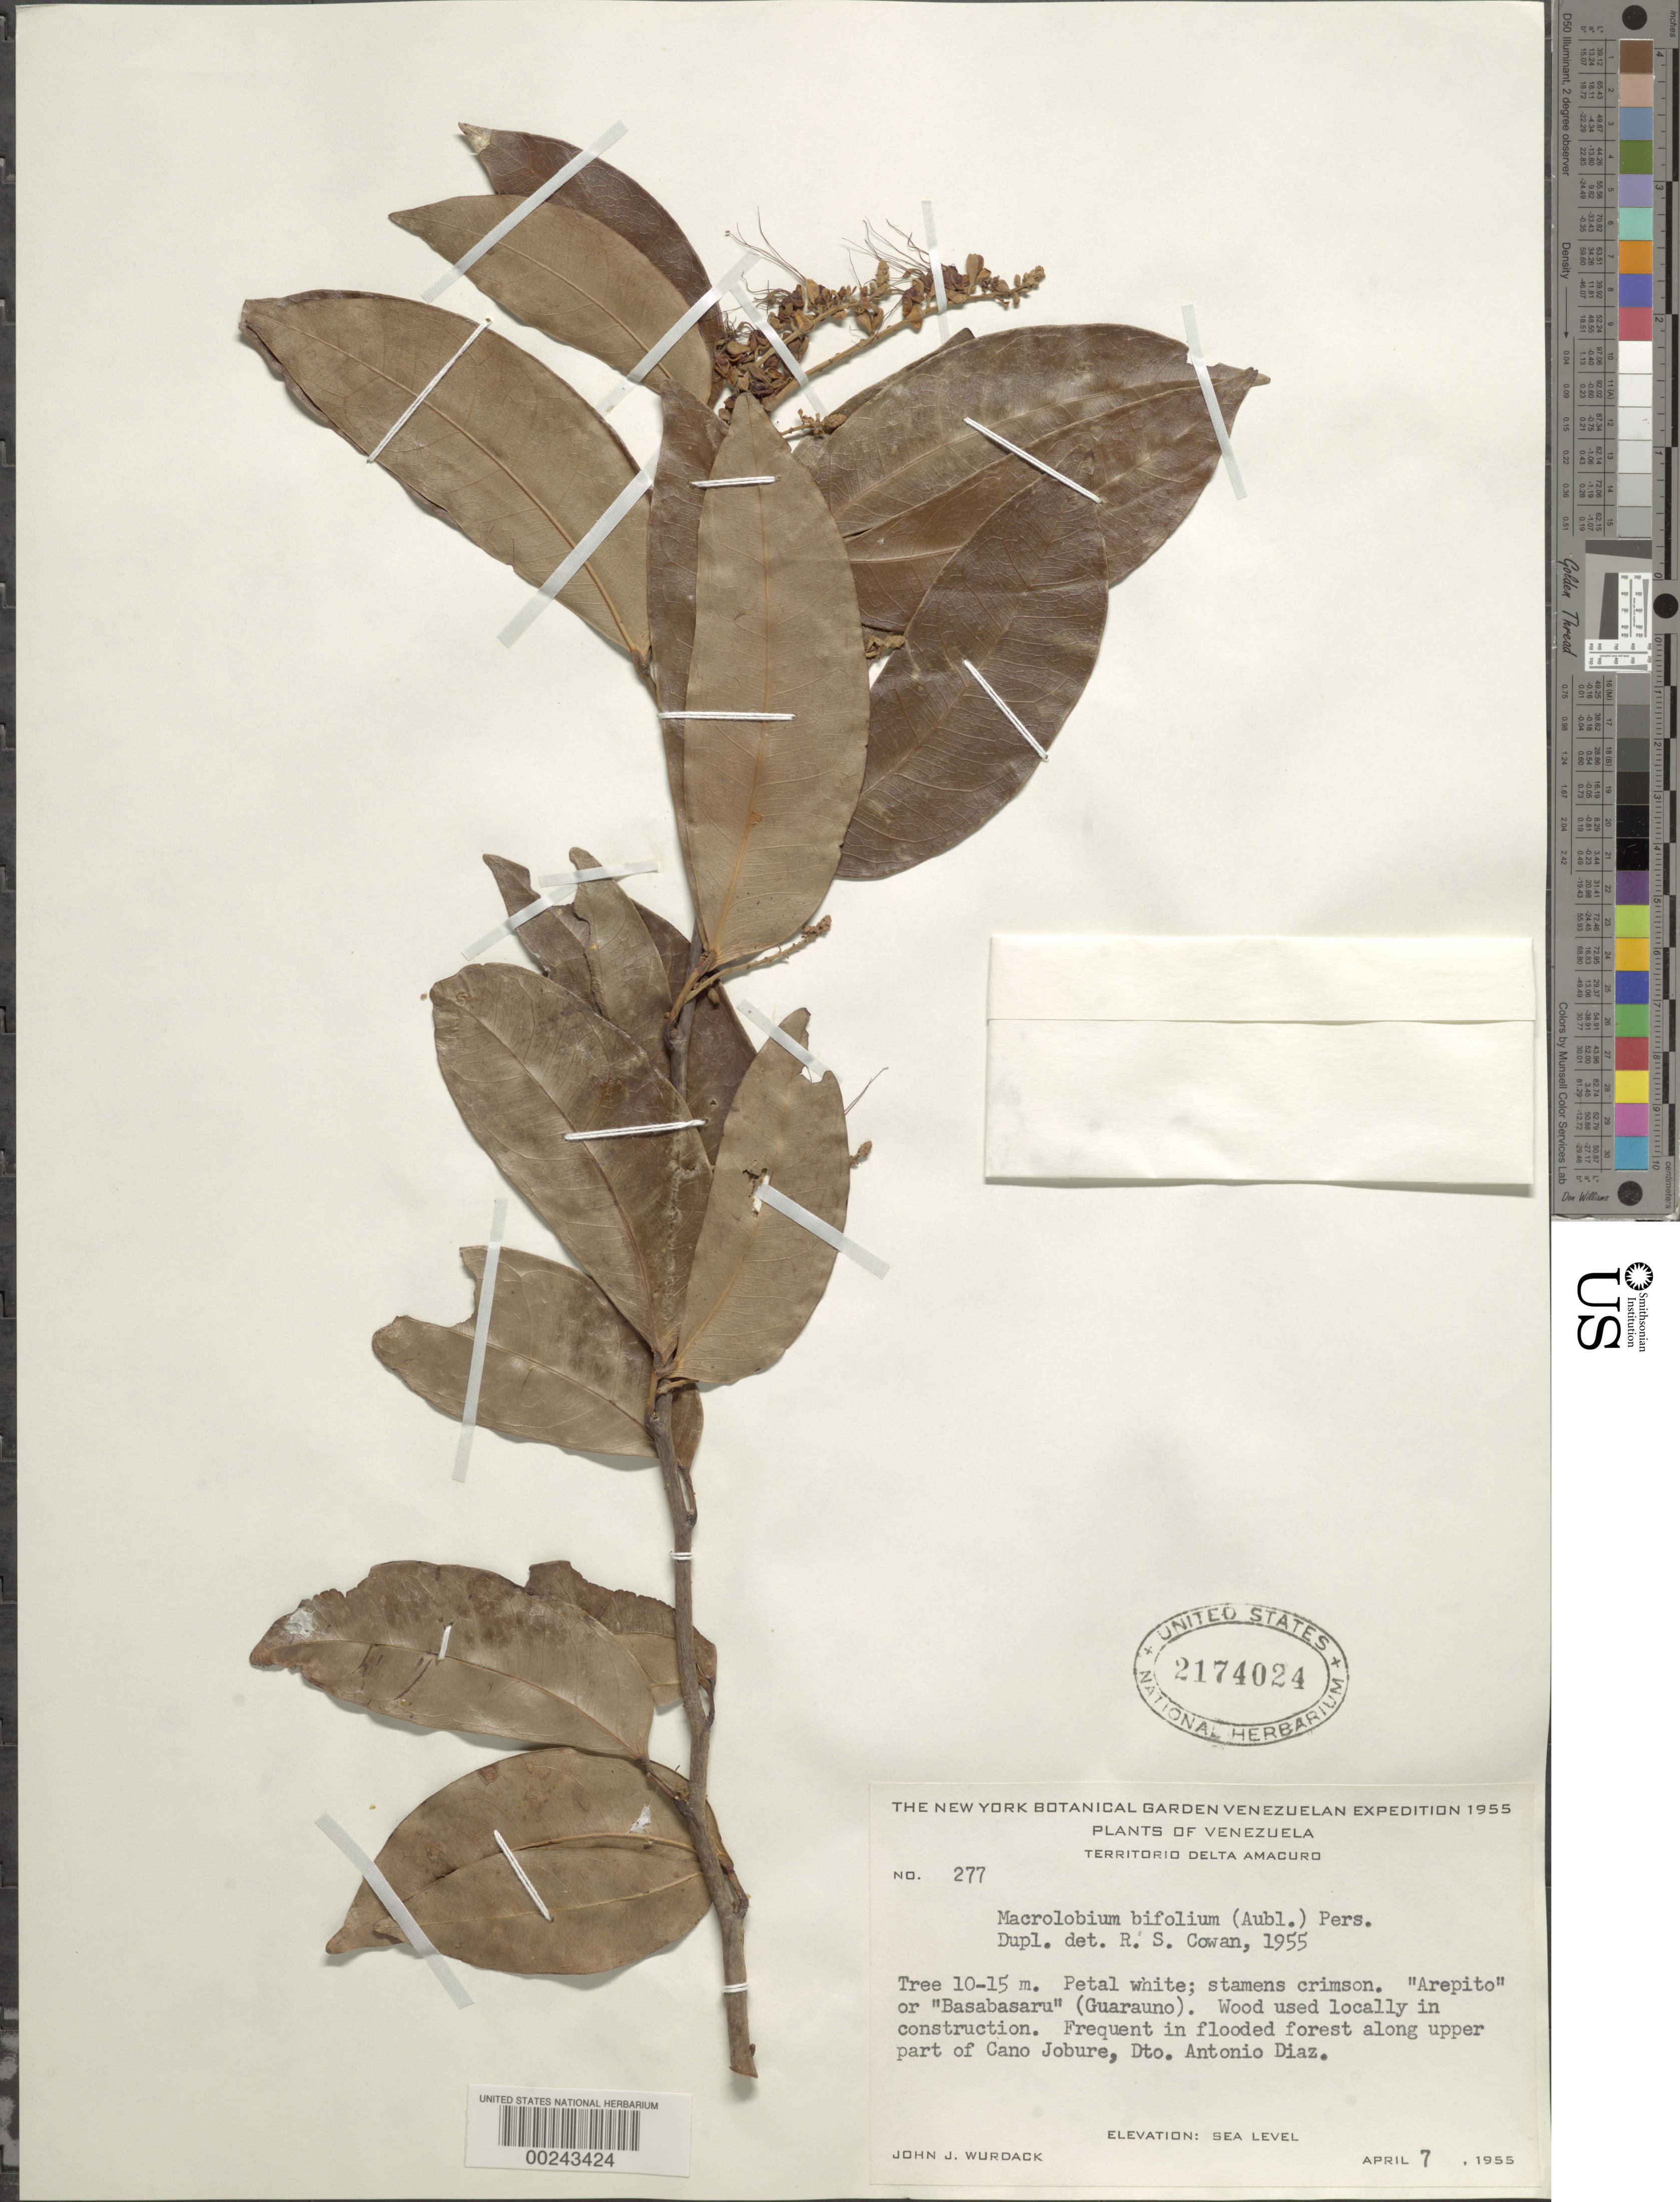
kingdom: Plantae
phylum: Tracheophyta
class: Magnoliopsida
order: Fabales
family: Fabaceae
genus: Macrolobium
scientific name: Macrolobium bifolium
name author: (Aubl.) Pers.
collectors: J. J. Wurdack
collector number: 277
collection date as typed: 07 Apr 1955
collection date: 1955-04-07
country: Venezuela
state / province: Delta Amacuro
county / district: Antonio Diaz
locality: Along upper part of cano jobure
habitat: Frequent in flooded forest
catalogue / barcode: US 2174024